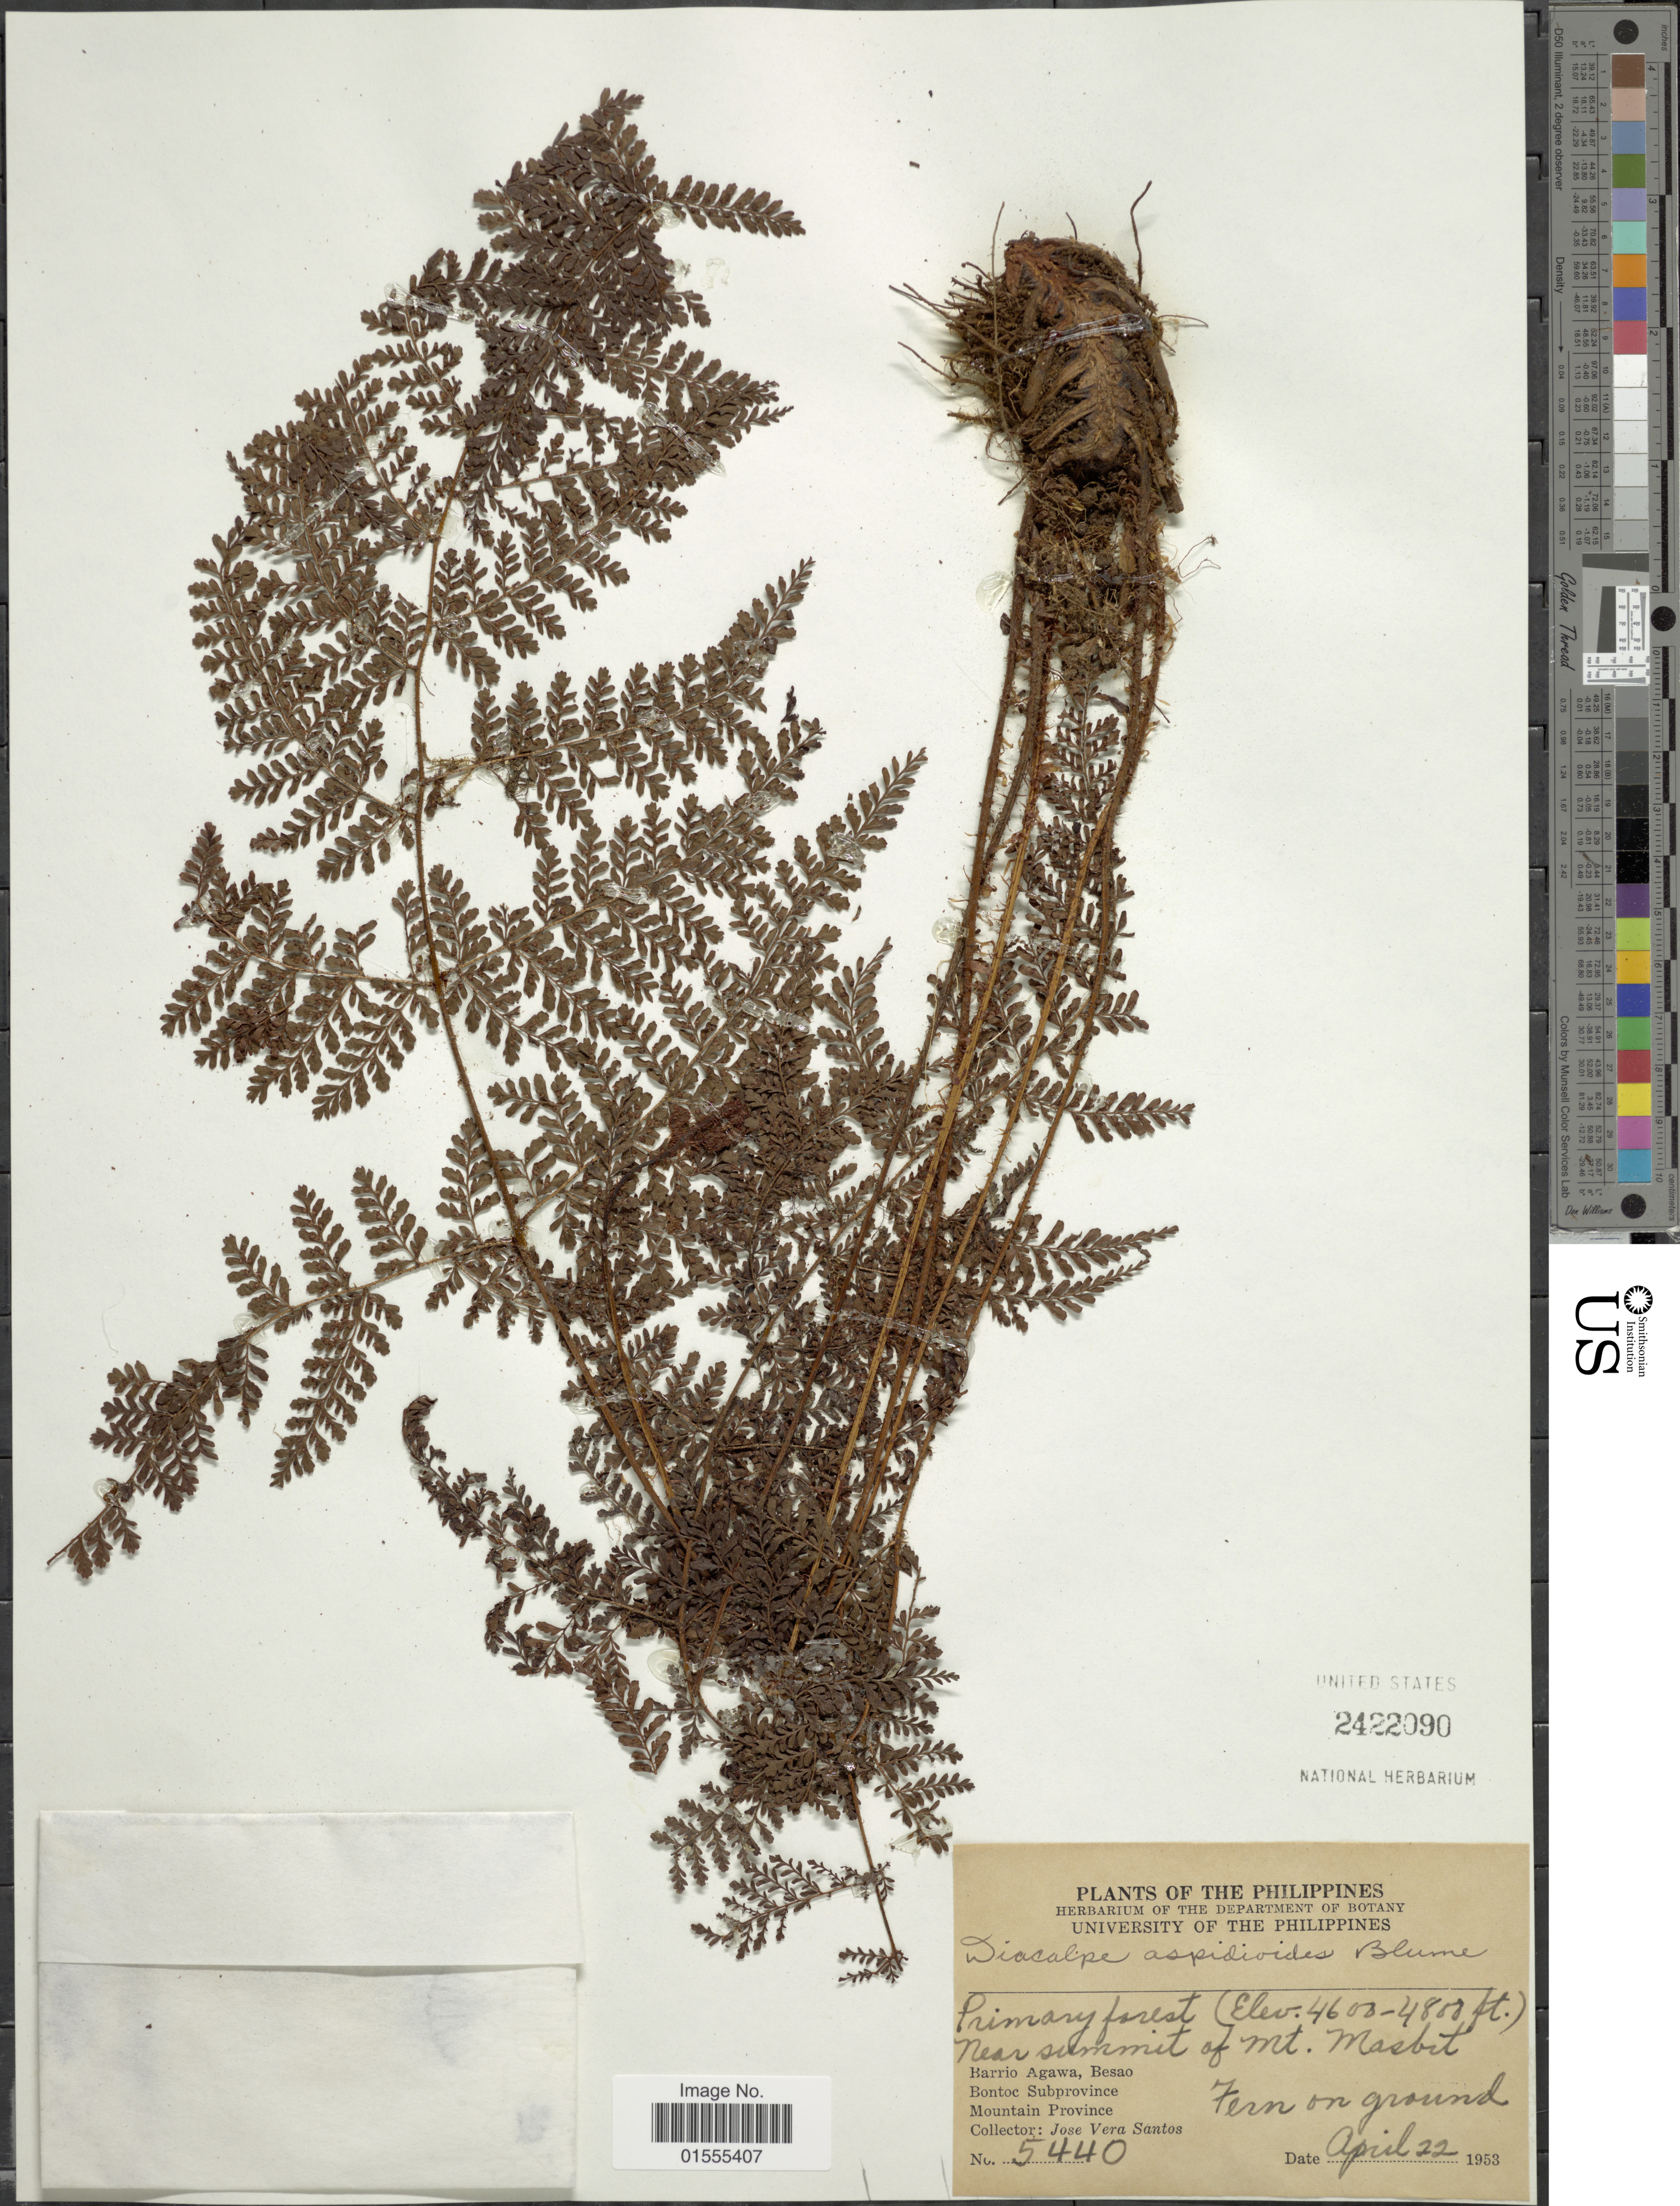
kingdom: Plantae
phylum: Tracheophyta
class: Polypodiopsida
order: Polypodiales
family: Dryopteridaceae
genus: Dryopteris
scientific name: Dryopteris pseudocaenopteris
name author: (Kunze) Li Bing Zhang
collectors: J. V. Santos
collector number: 5440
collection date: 1953-04-22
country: Philippines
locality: Primary forest, Near summit of Mt Masbit, Barrio Agawa, Besao, Bontoc Subprovince, Mountain Province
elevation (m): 1402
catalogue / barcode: US 2422090